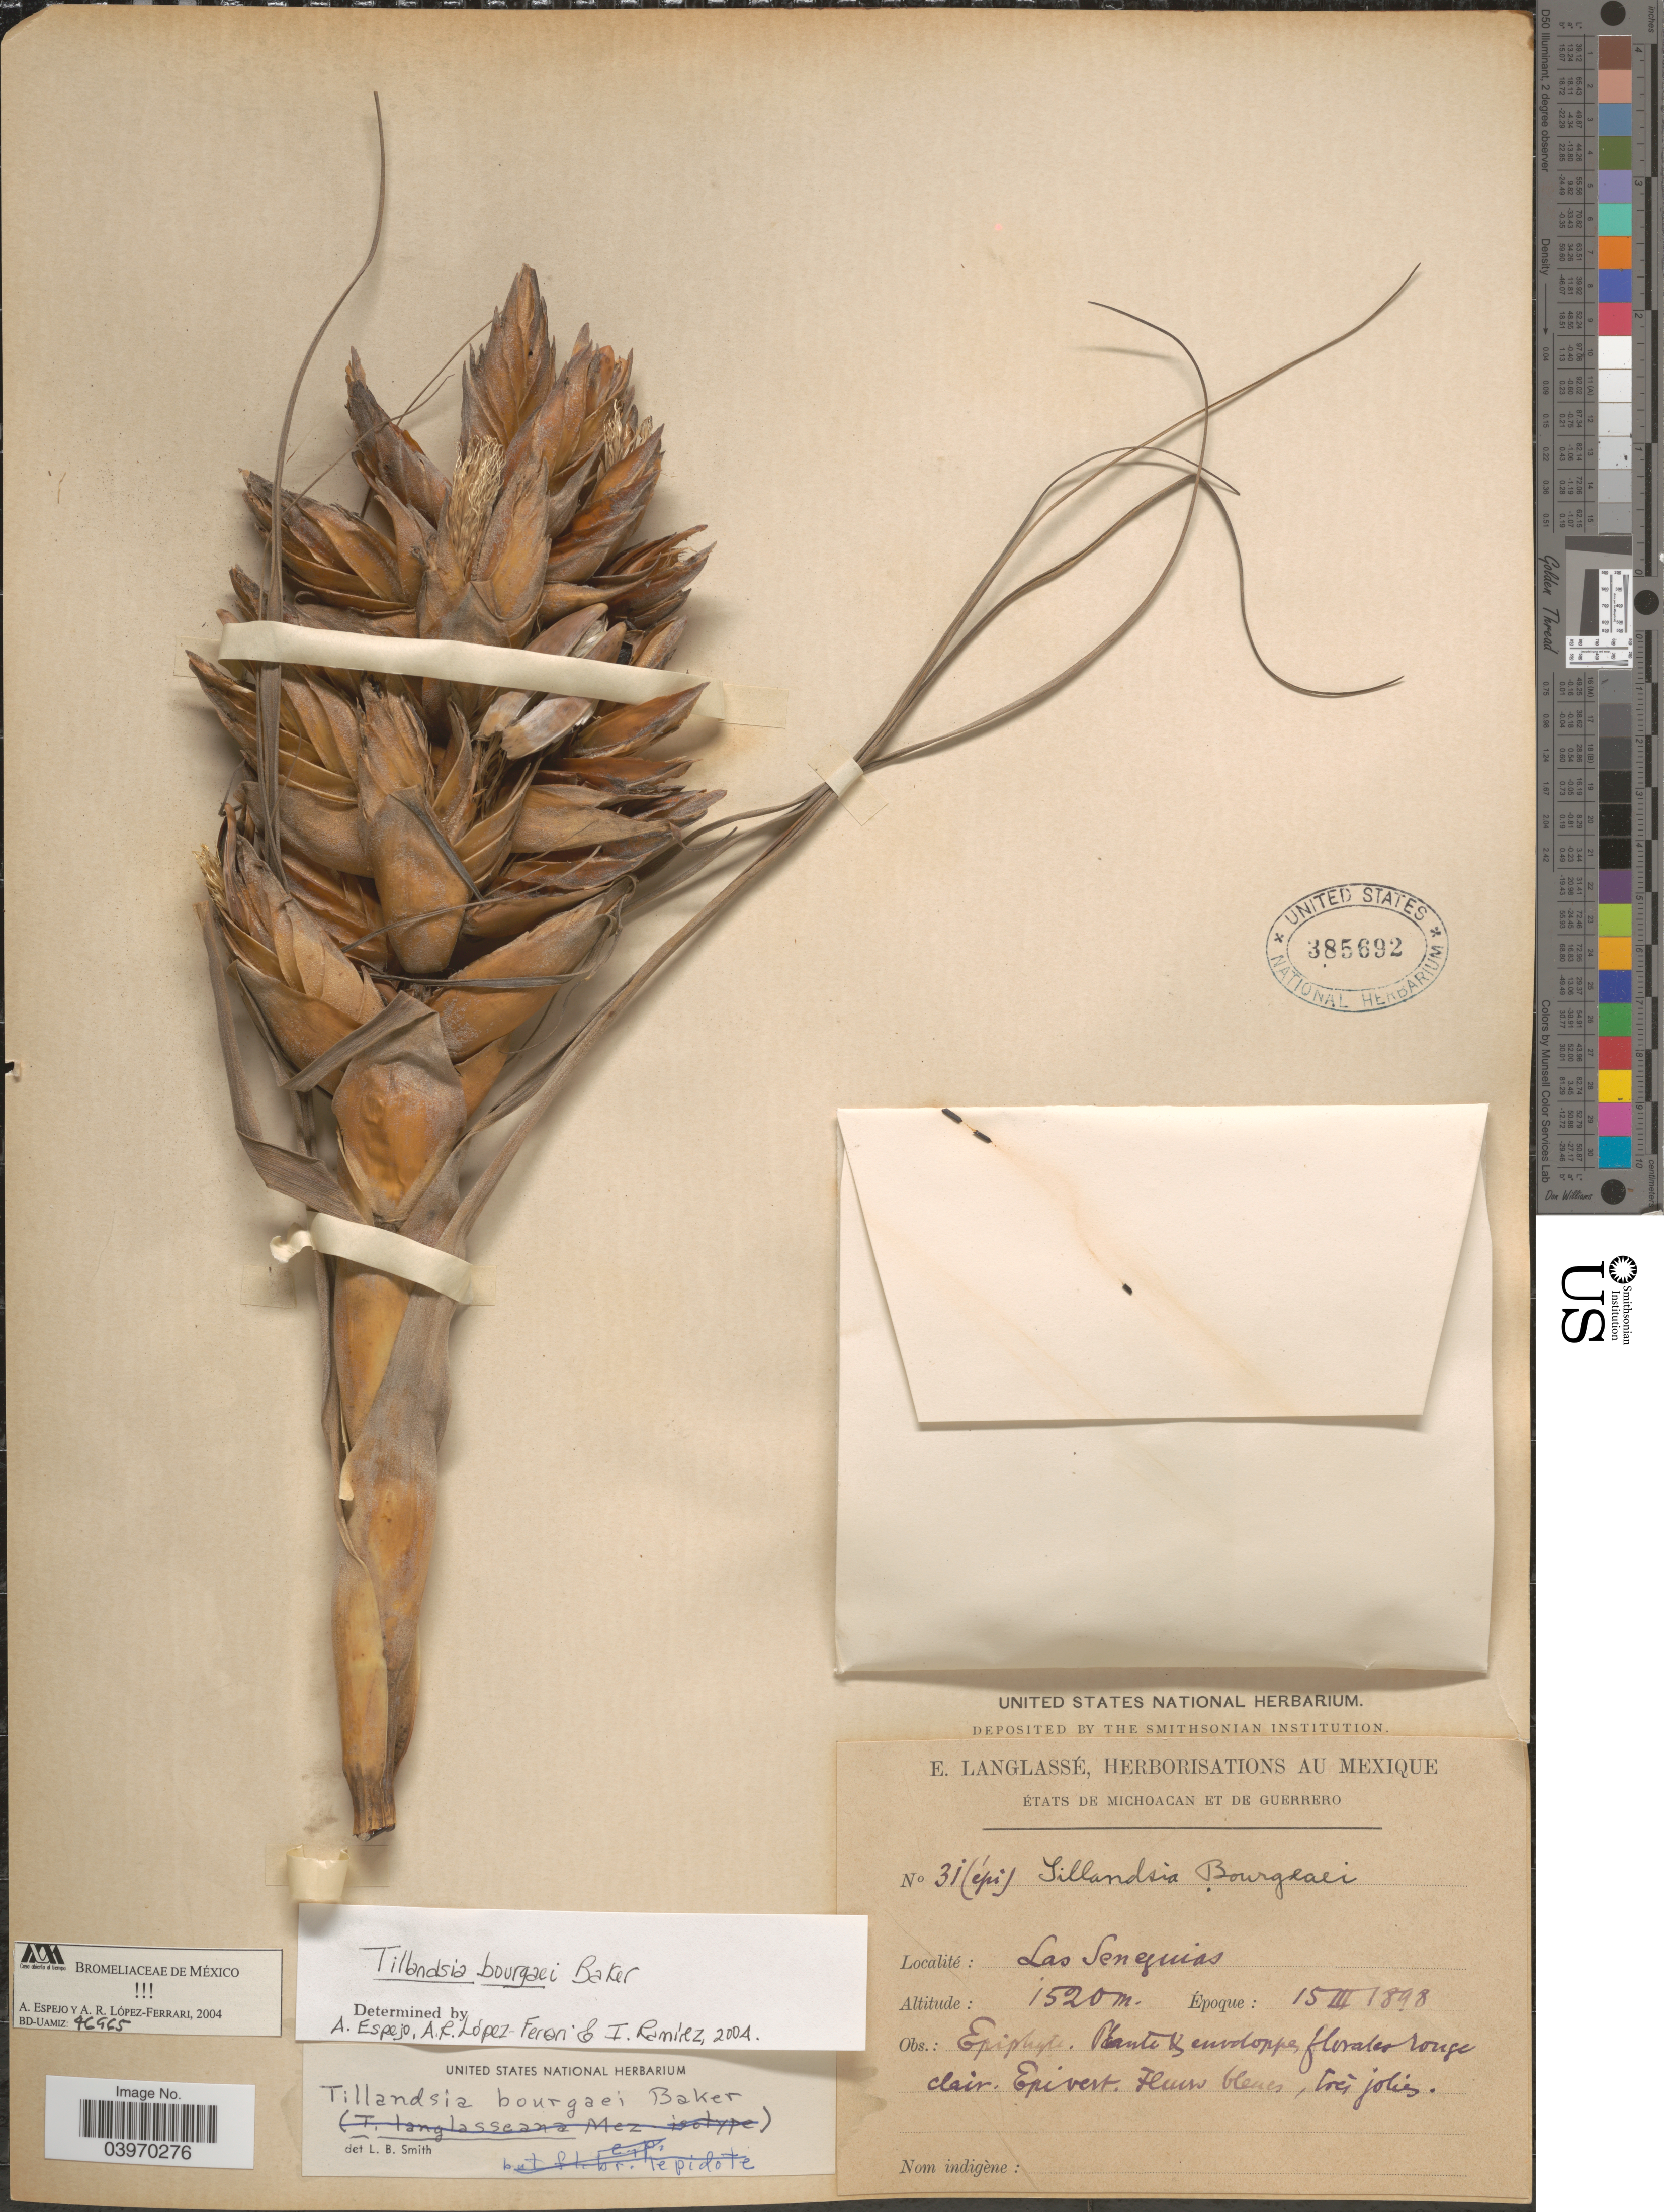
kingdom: Plantae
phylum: Tracheophyta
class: Liliopsida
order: Poales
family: Bromeliaceae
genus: Tillandsia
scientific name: Tillandsia bourgaei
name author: Baker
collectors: E. Langlassé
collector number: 3i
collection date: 1898-03-15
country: Mexico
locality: États de Michoacan et de Guerrero. Las Seneguias.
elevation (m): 1520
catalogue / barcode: US 385692